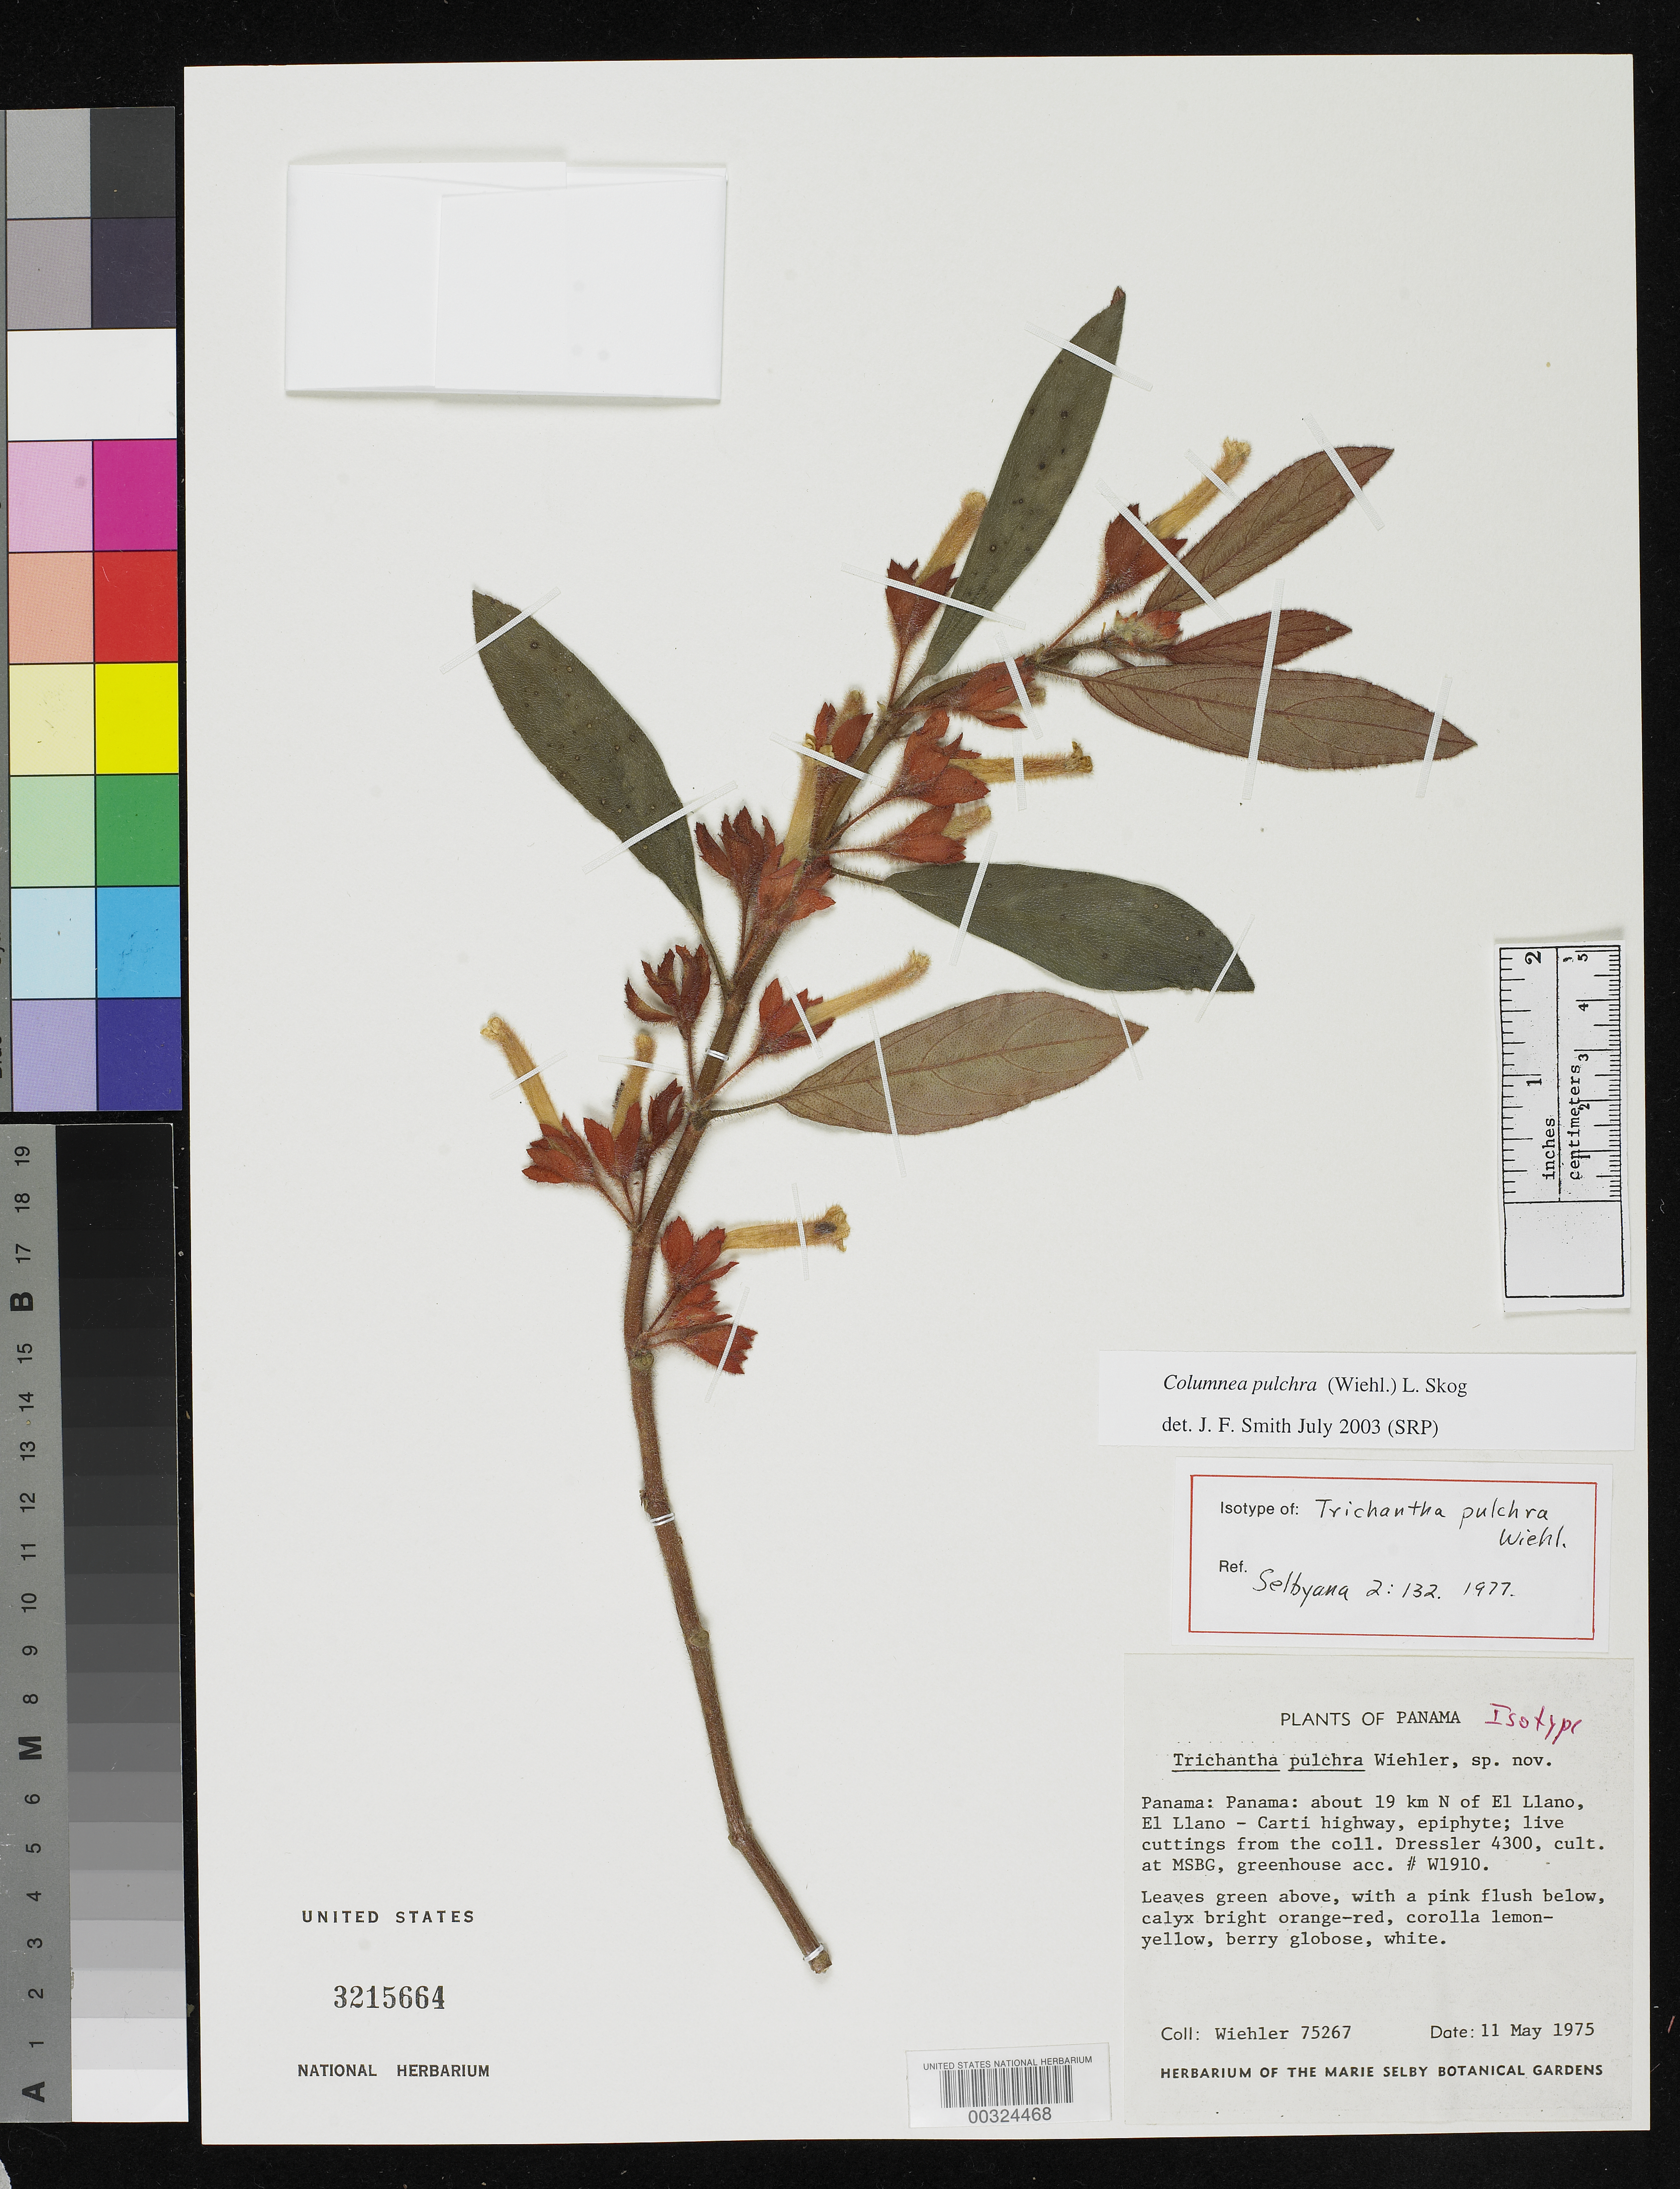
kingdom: Plantae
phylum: Tracheophyta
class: Magnoliopsida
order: Lamiales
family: Gesneriaceae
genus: Trichantha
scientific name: Trichantha pulchra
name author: Wiehler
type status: Isotype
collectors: H. J. Wiehler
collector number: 75267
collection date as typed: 11 May 1975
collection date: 1975-05-11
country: Panama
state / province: Panamá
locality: About 19 km N of El Llano, El Llano-Carti highway.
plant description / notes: Cuttings from Dressler 4300 cult. at MSBG, greenhouse #W-1910.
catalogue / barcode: US 3215664